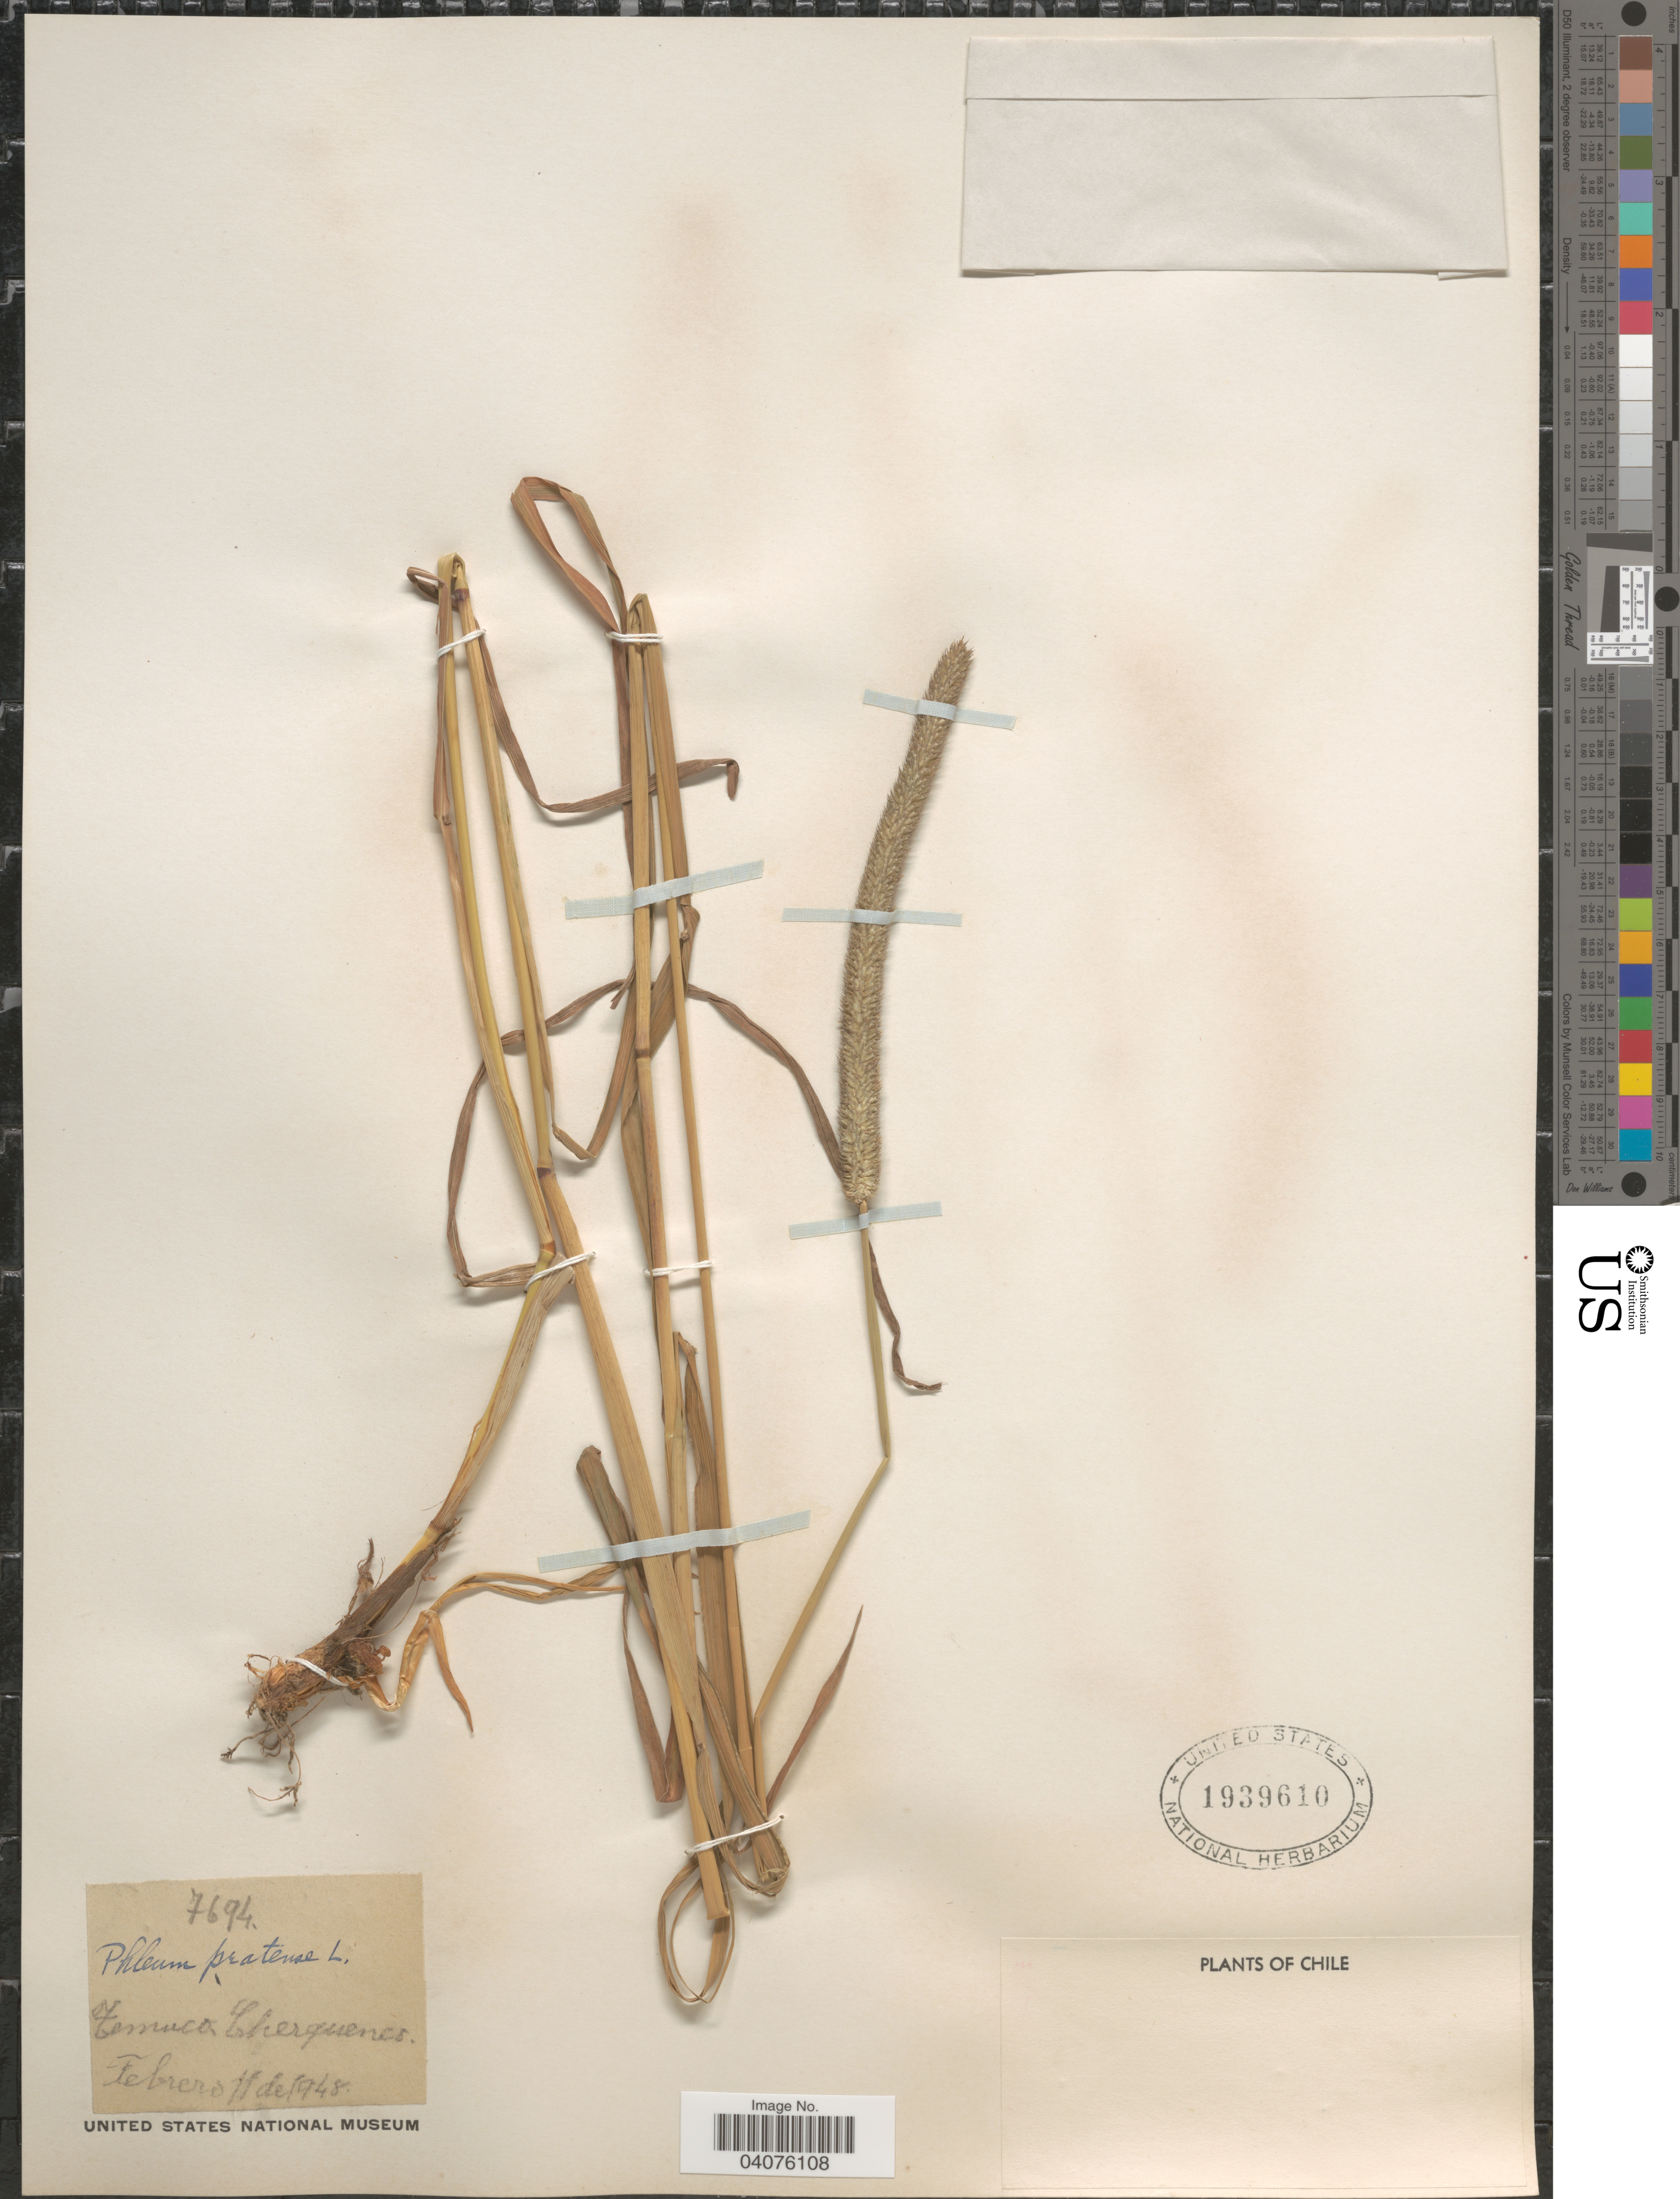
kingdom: Plantae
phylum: Tracheophyta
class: Liliopsida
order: Poales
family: Poaceae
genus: Phleum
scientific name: Phleum pratense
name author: L.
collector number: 7694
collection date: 1948-02-11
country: Chile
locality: Temuca Cherquences.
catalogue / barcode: US 1939610